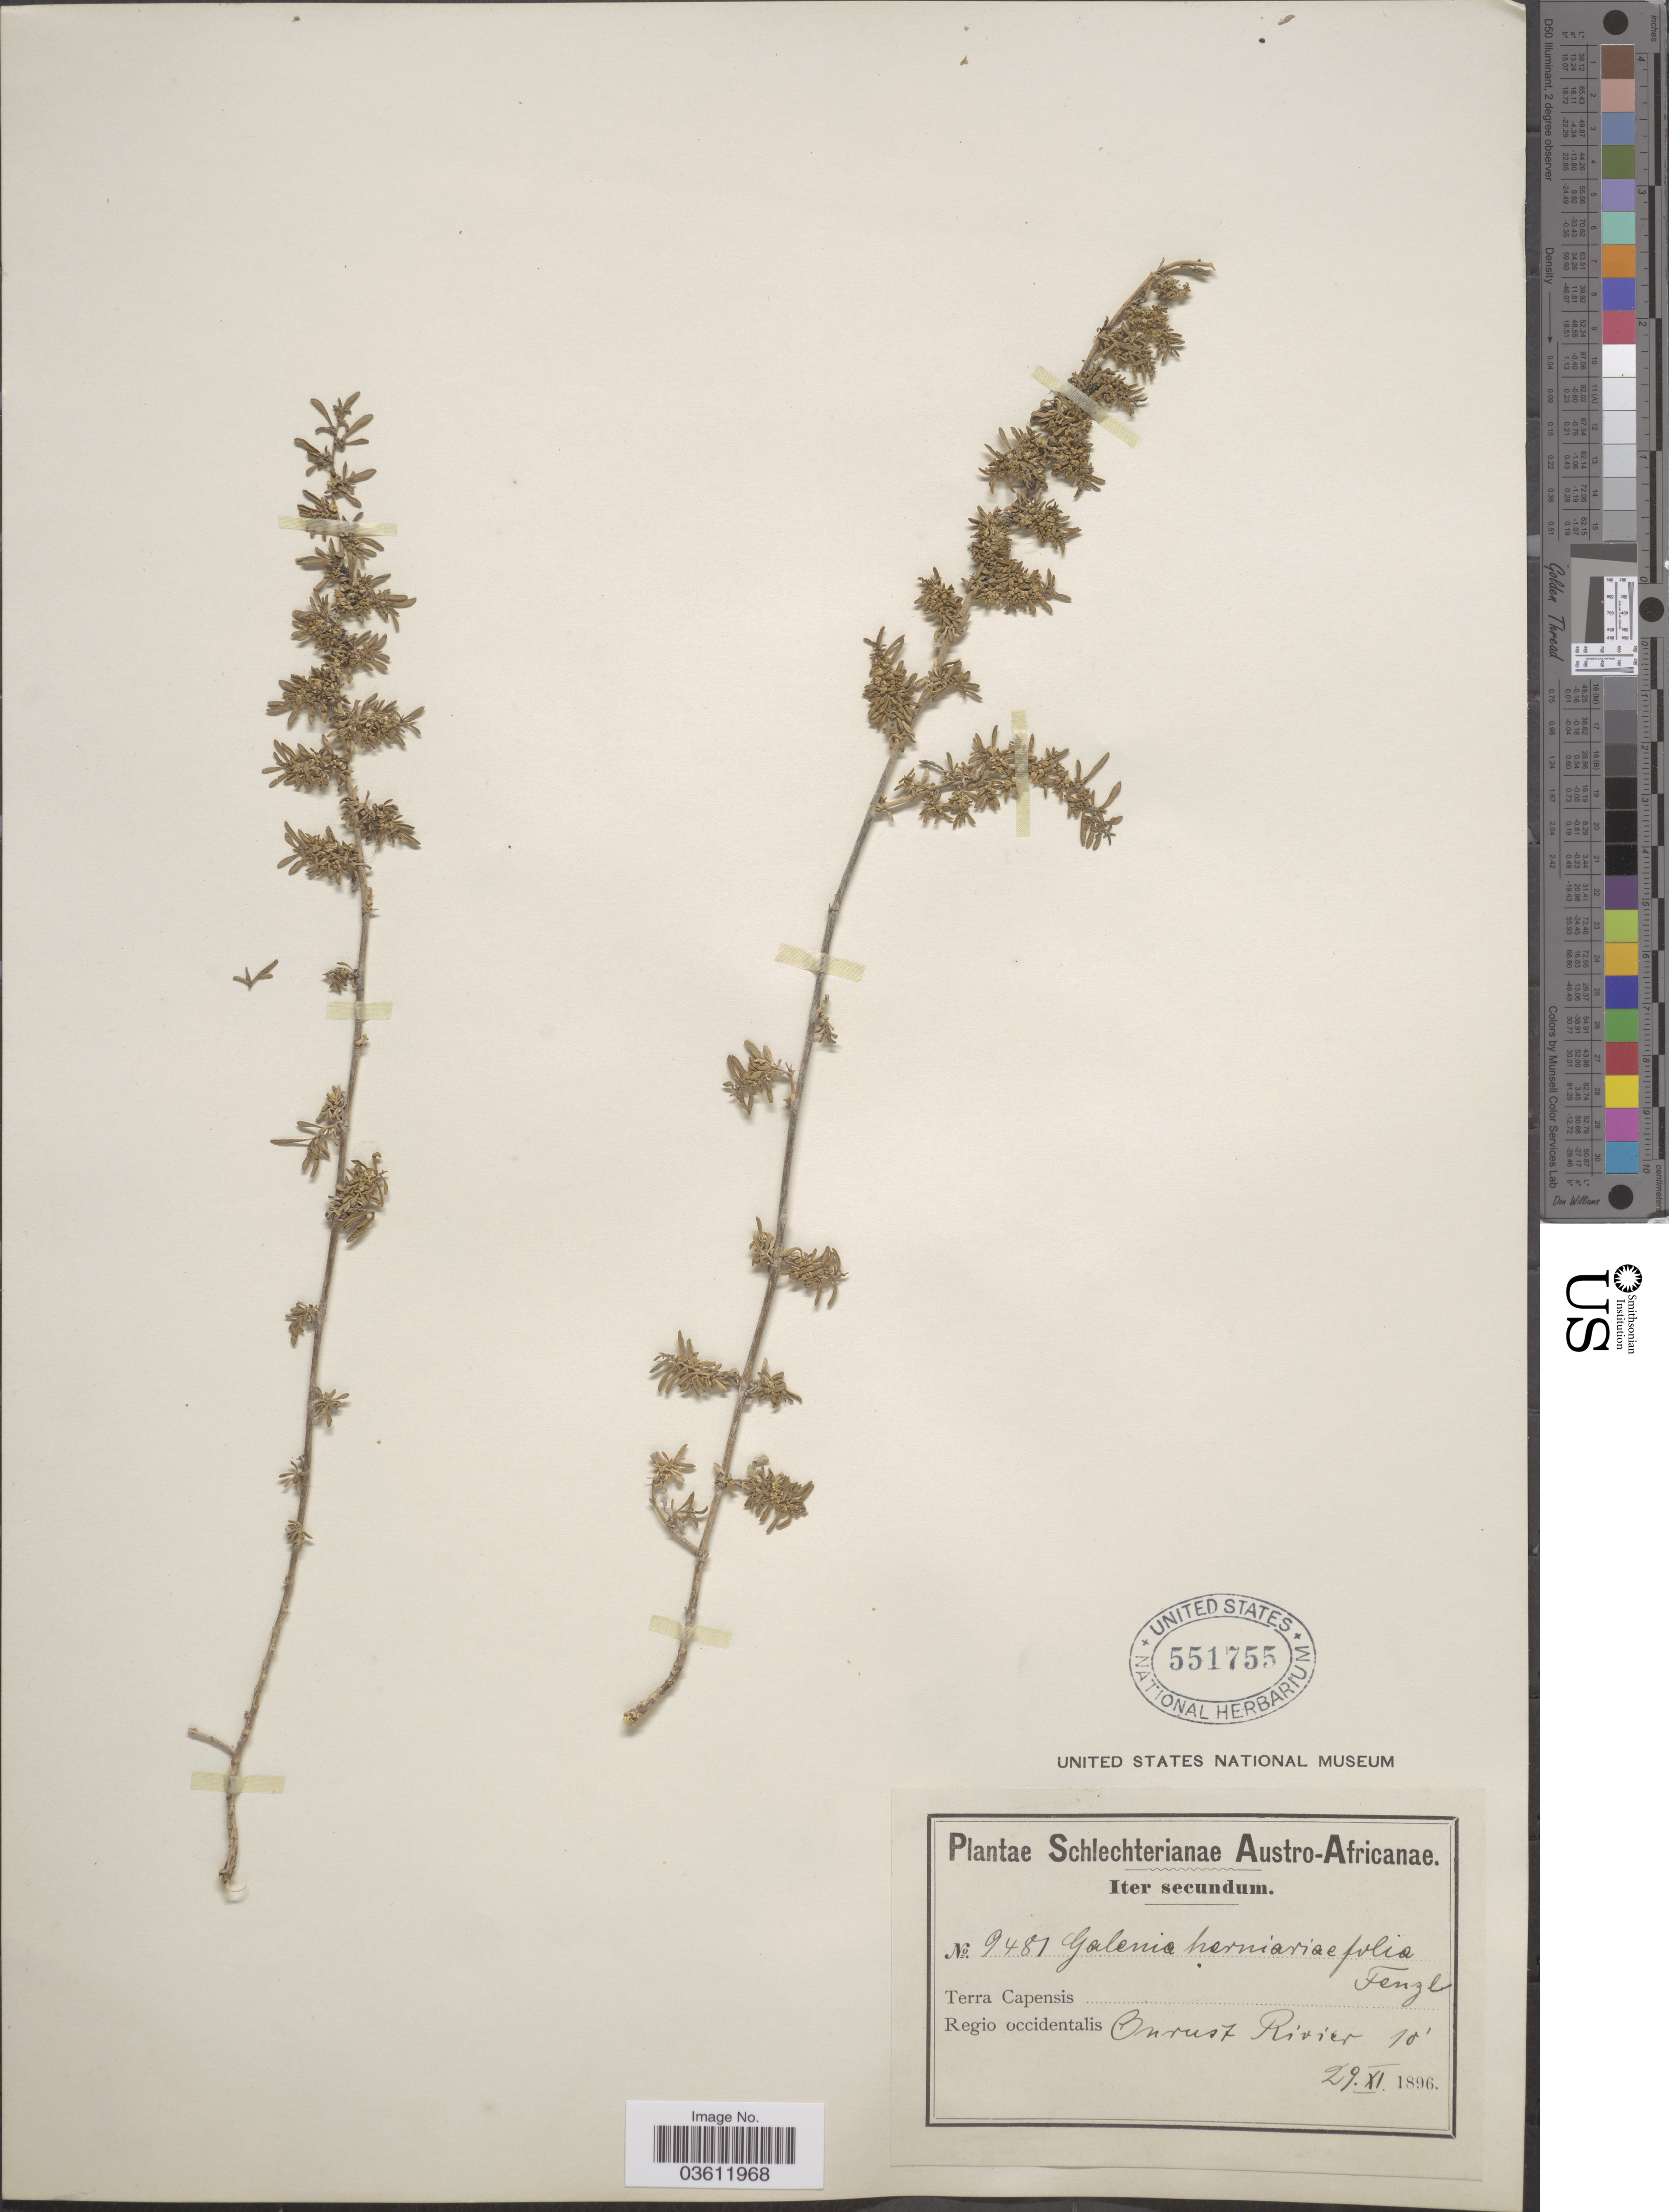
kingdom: Plantae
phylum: Tracheophyta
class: Magnoliopsida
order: Caryophyllales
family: Aizoaceae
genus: Aizoon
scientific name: Aizoon herniariifolium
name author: (C. Presl) Klak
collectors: Schlechter, --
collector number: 9481*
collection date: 1896-11-29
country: South Africa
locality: Austro-Africanae. Terra Capensis. Regio occidentalis. Onrust Rivier.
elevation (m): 3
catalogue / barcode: US 551755